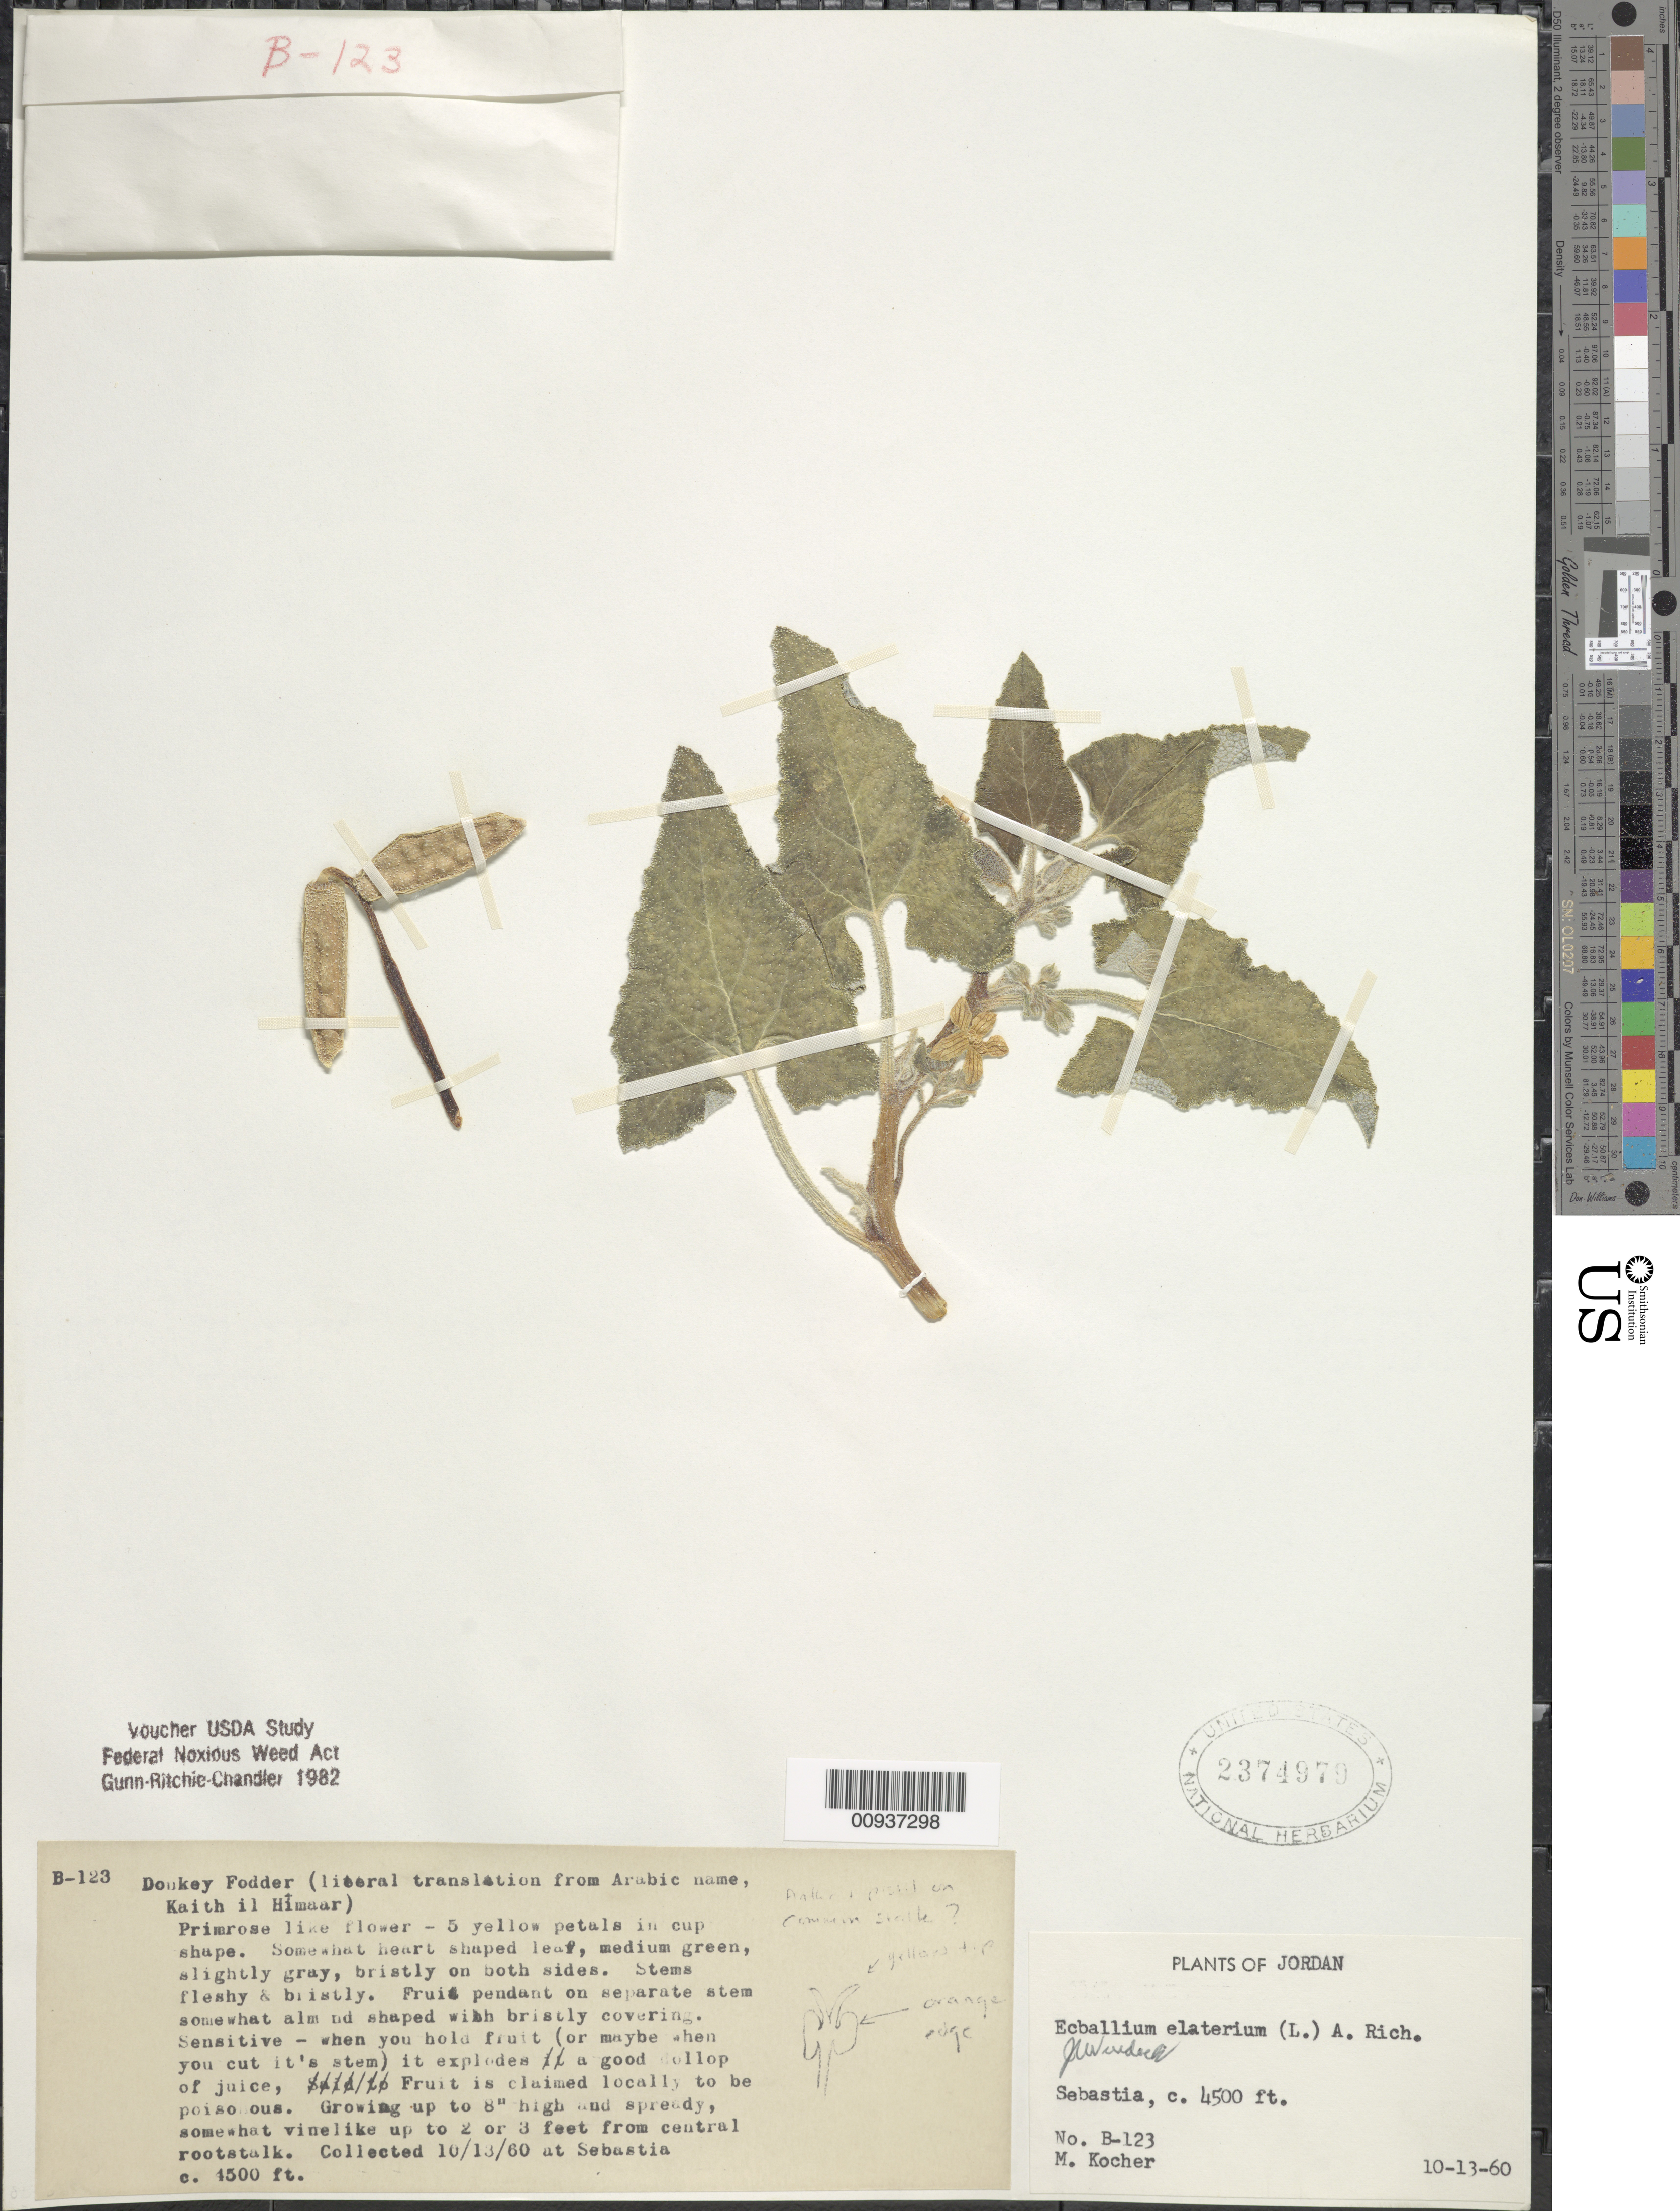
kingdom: Plantae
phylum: Tracheophyta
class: Magnoliopsida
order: Cucurbitales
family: Cucurbitaceae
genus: Ecballium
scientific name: Ecballium elaterium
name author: (L.) A. Rich.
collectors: M. Kocher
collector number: B 123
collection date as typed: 13 Oct 1960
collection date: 1960-10-13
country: Jordan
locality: Sebastia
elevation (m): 1372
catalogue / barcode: US 2374979